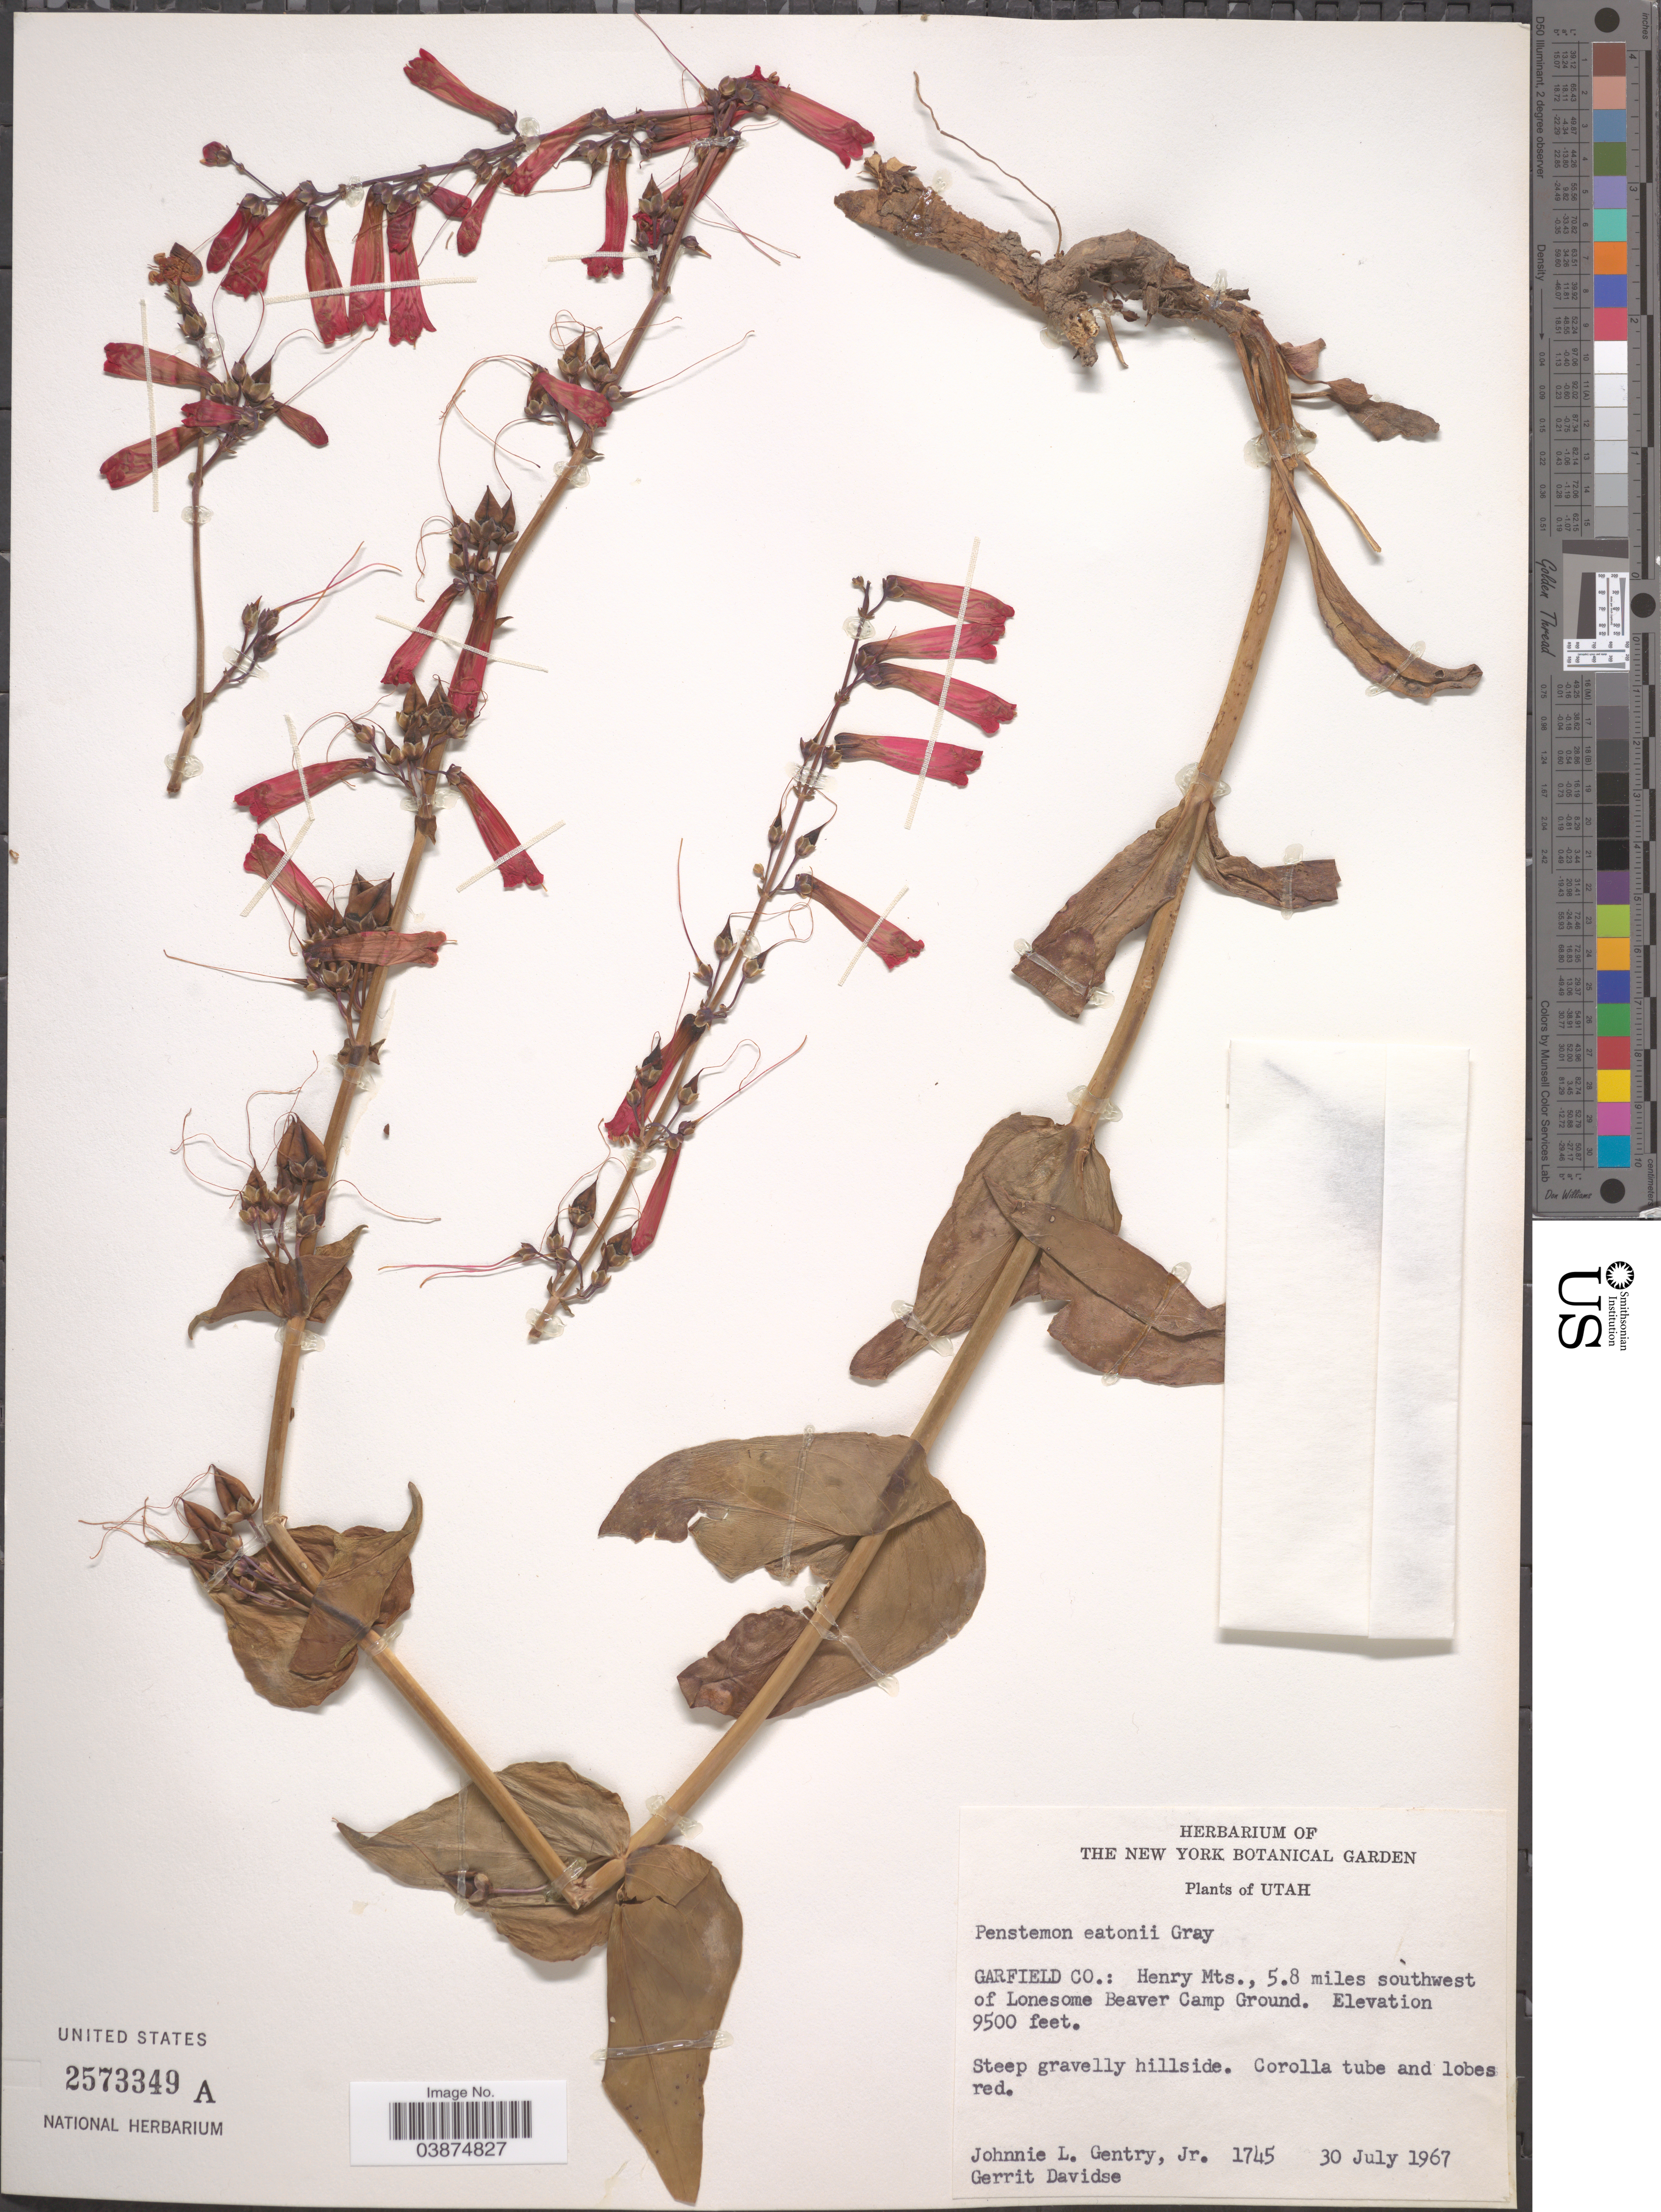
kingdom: Plantae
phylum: Tracheophyta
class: Magnoliopsida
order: Lamiales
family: Plantaginaceae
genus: Penstemon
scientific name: Penstemon eatonii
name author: A. Gray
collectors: J. L. Gentry & G. Davidse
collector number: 1745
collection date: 1967-07-30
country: United States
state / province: Utah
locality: Garfield Co.: Henry Mts., 5.8 miles southwest of Lonesome Beaver Camp Ground.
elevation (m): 2896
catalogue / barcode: US 2573349A